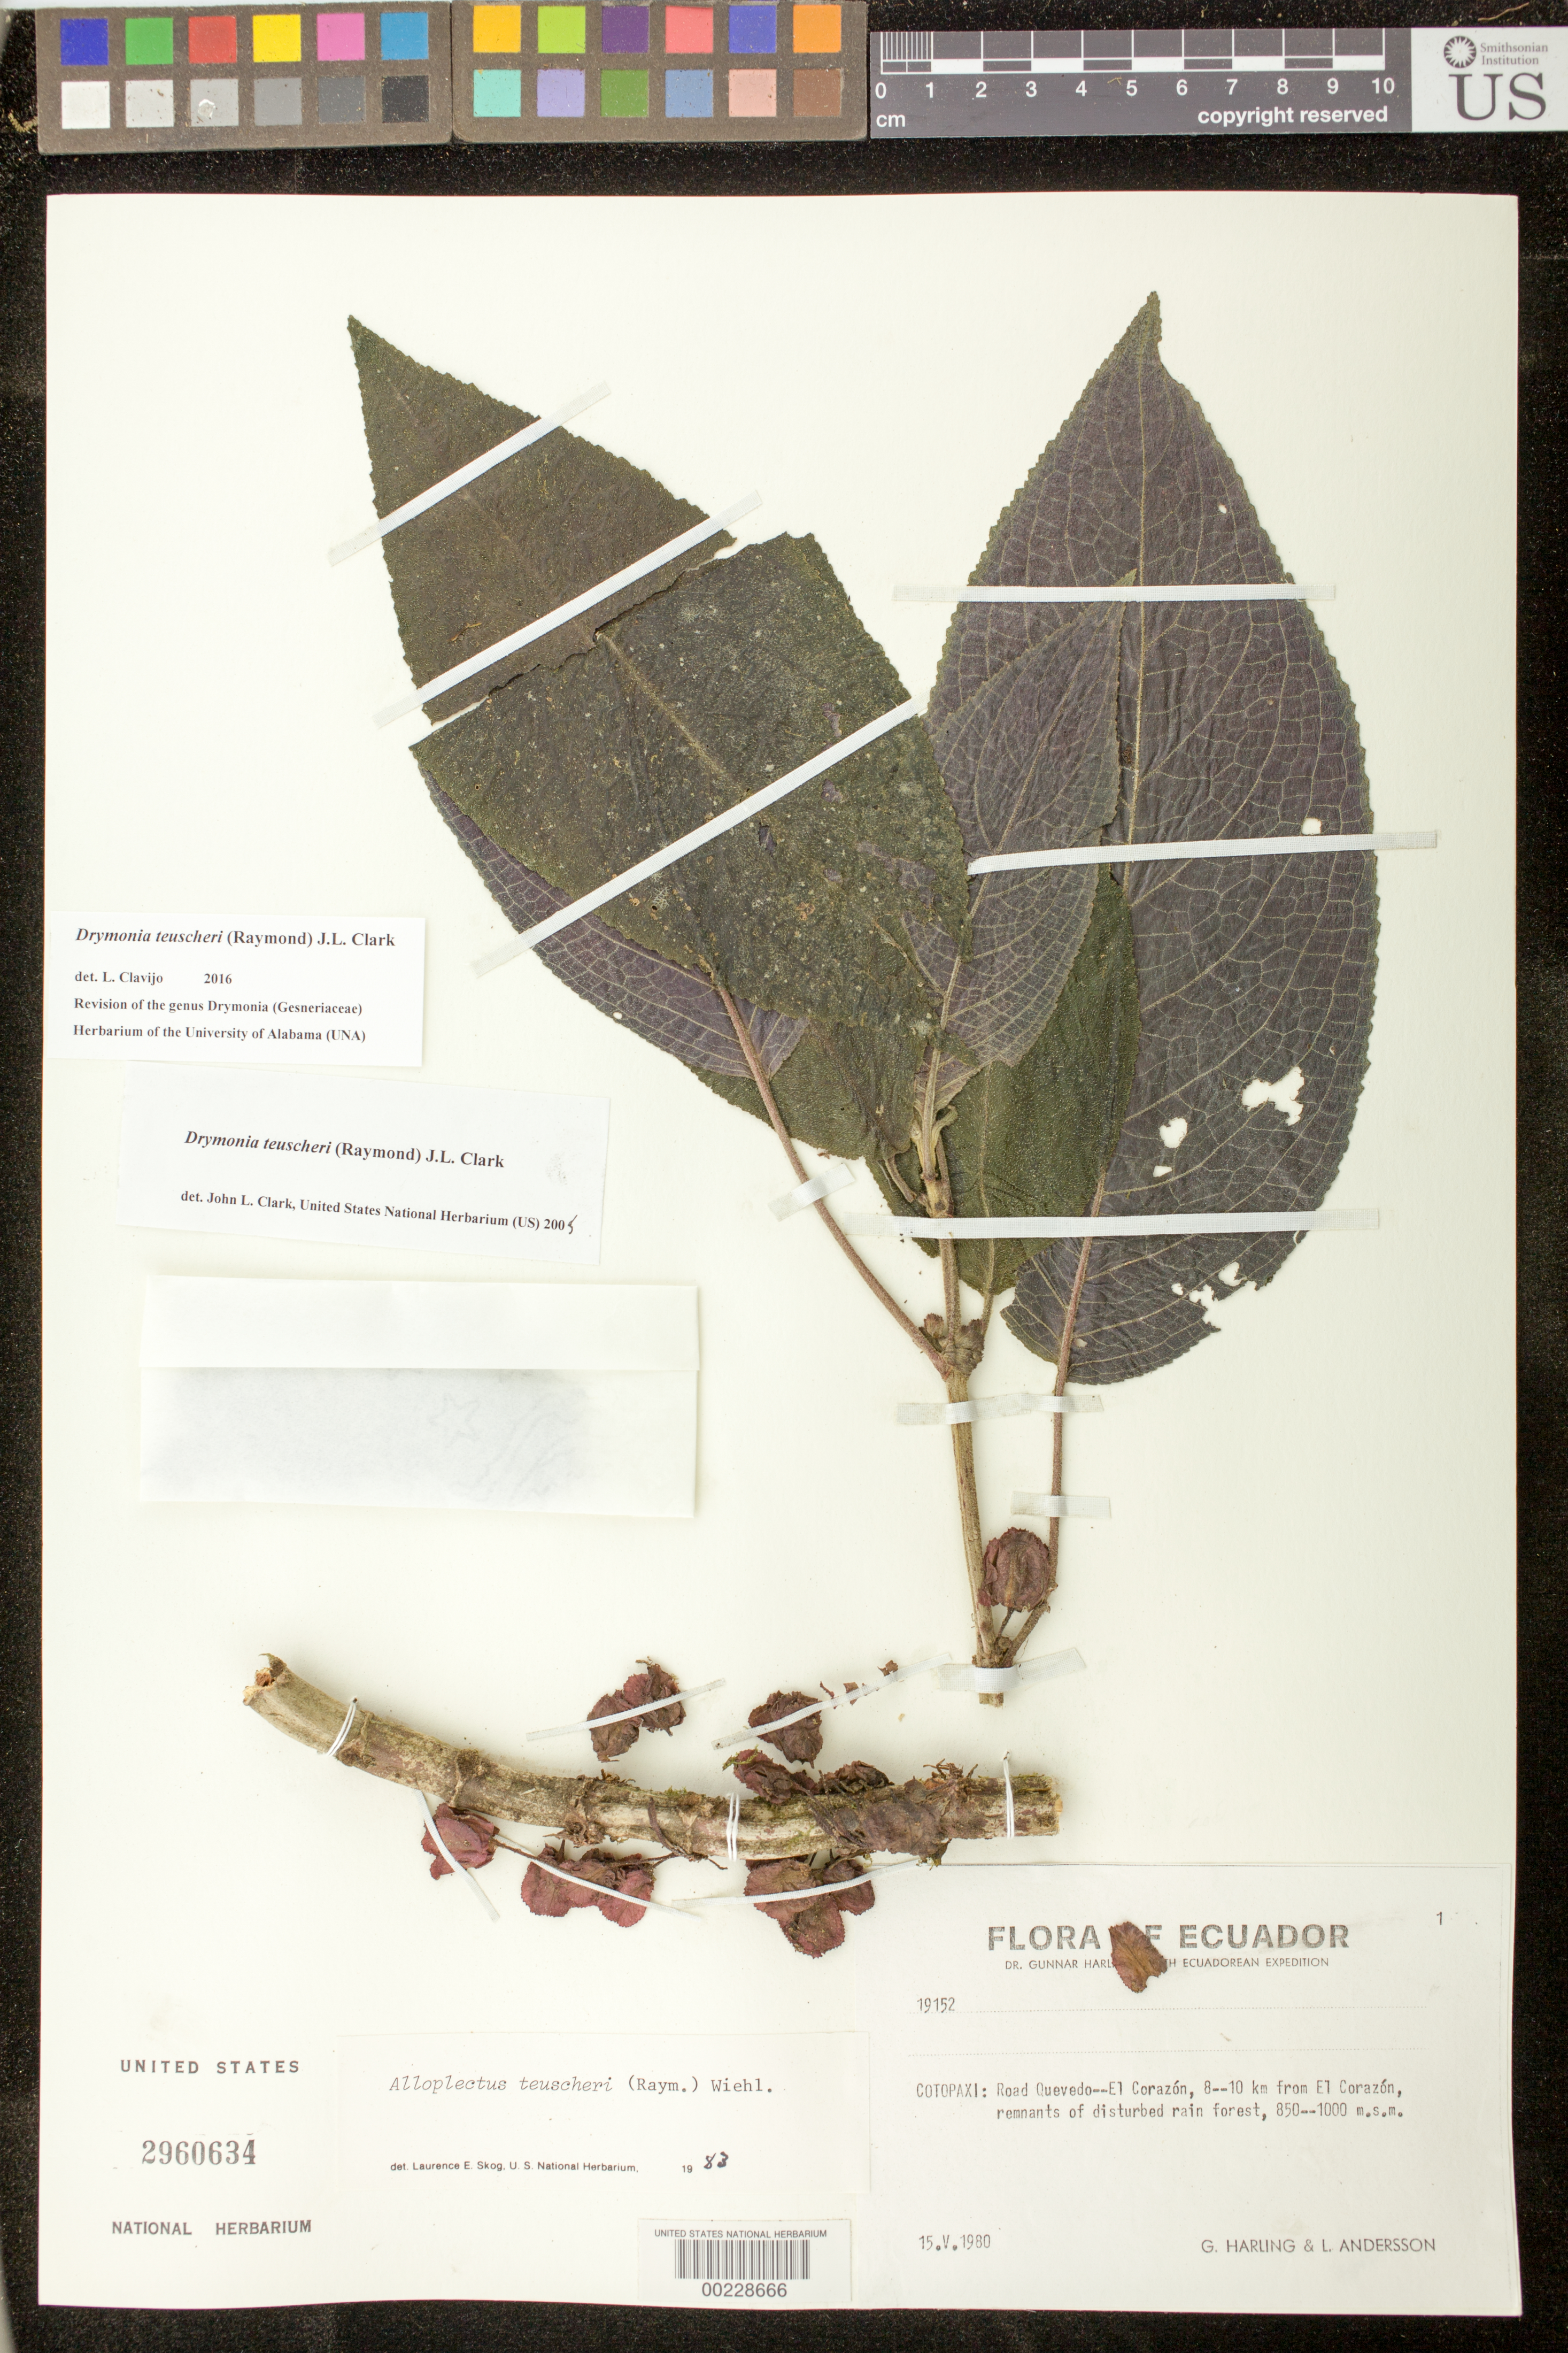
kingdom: Plantae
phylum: Tracheophyta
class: Magnoliopsida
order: Lamiales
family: Gesneriaceae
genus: Drymonia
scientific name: Drymonia teuscheri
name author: (Raymond) J.L. Clark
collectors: G. Harling & L. Andersson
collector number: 19152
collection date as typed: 15 May 1980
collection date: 1980-05-15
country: Ecuador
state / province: Cotopaxi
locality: Road Quevedo - El Corazon, 8-10 km from El Corazon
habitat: Remnants of disturbed rain forest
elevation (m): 850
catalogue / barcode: US 2960634